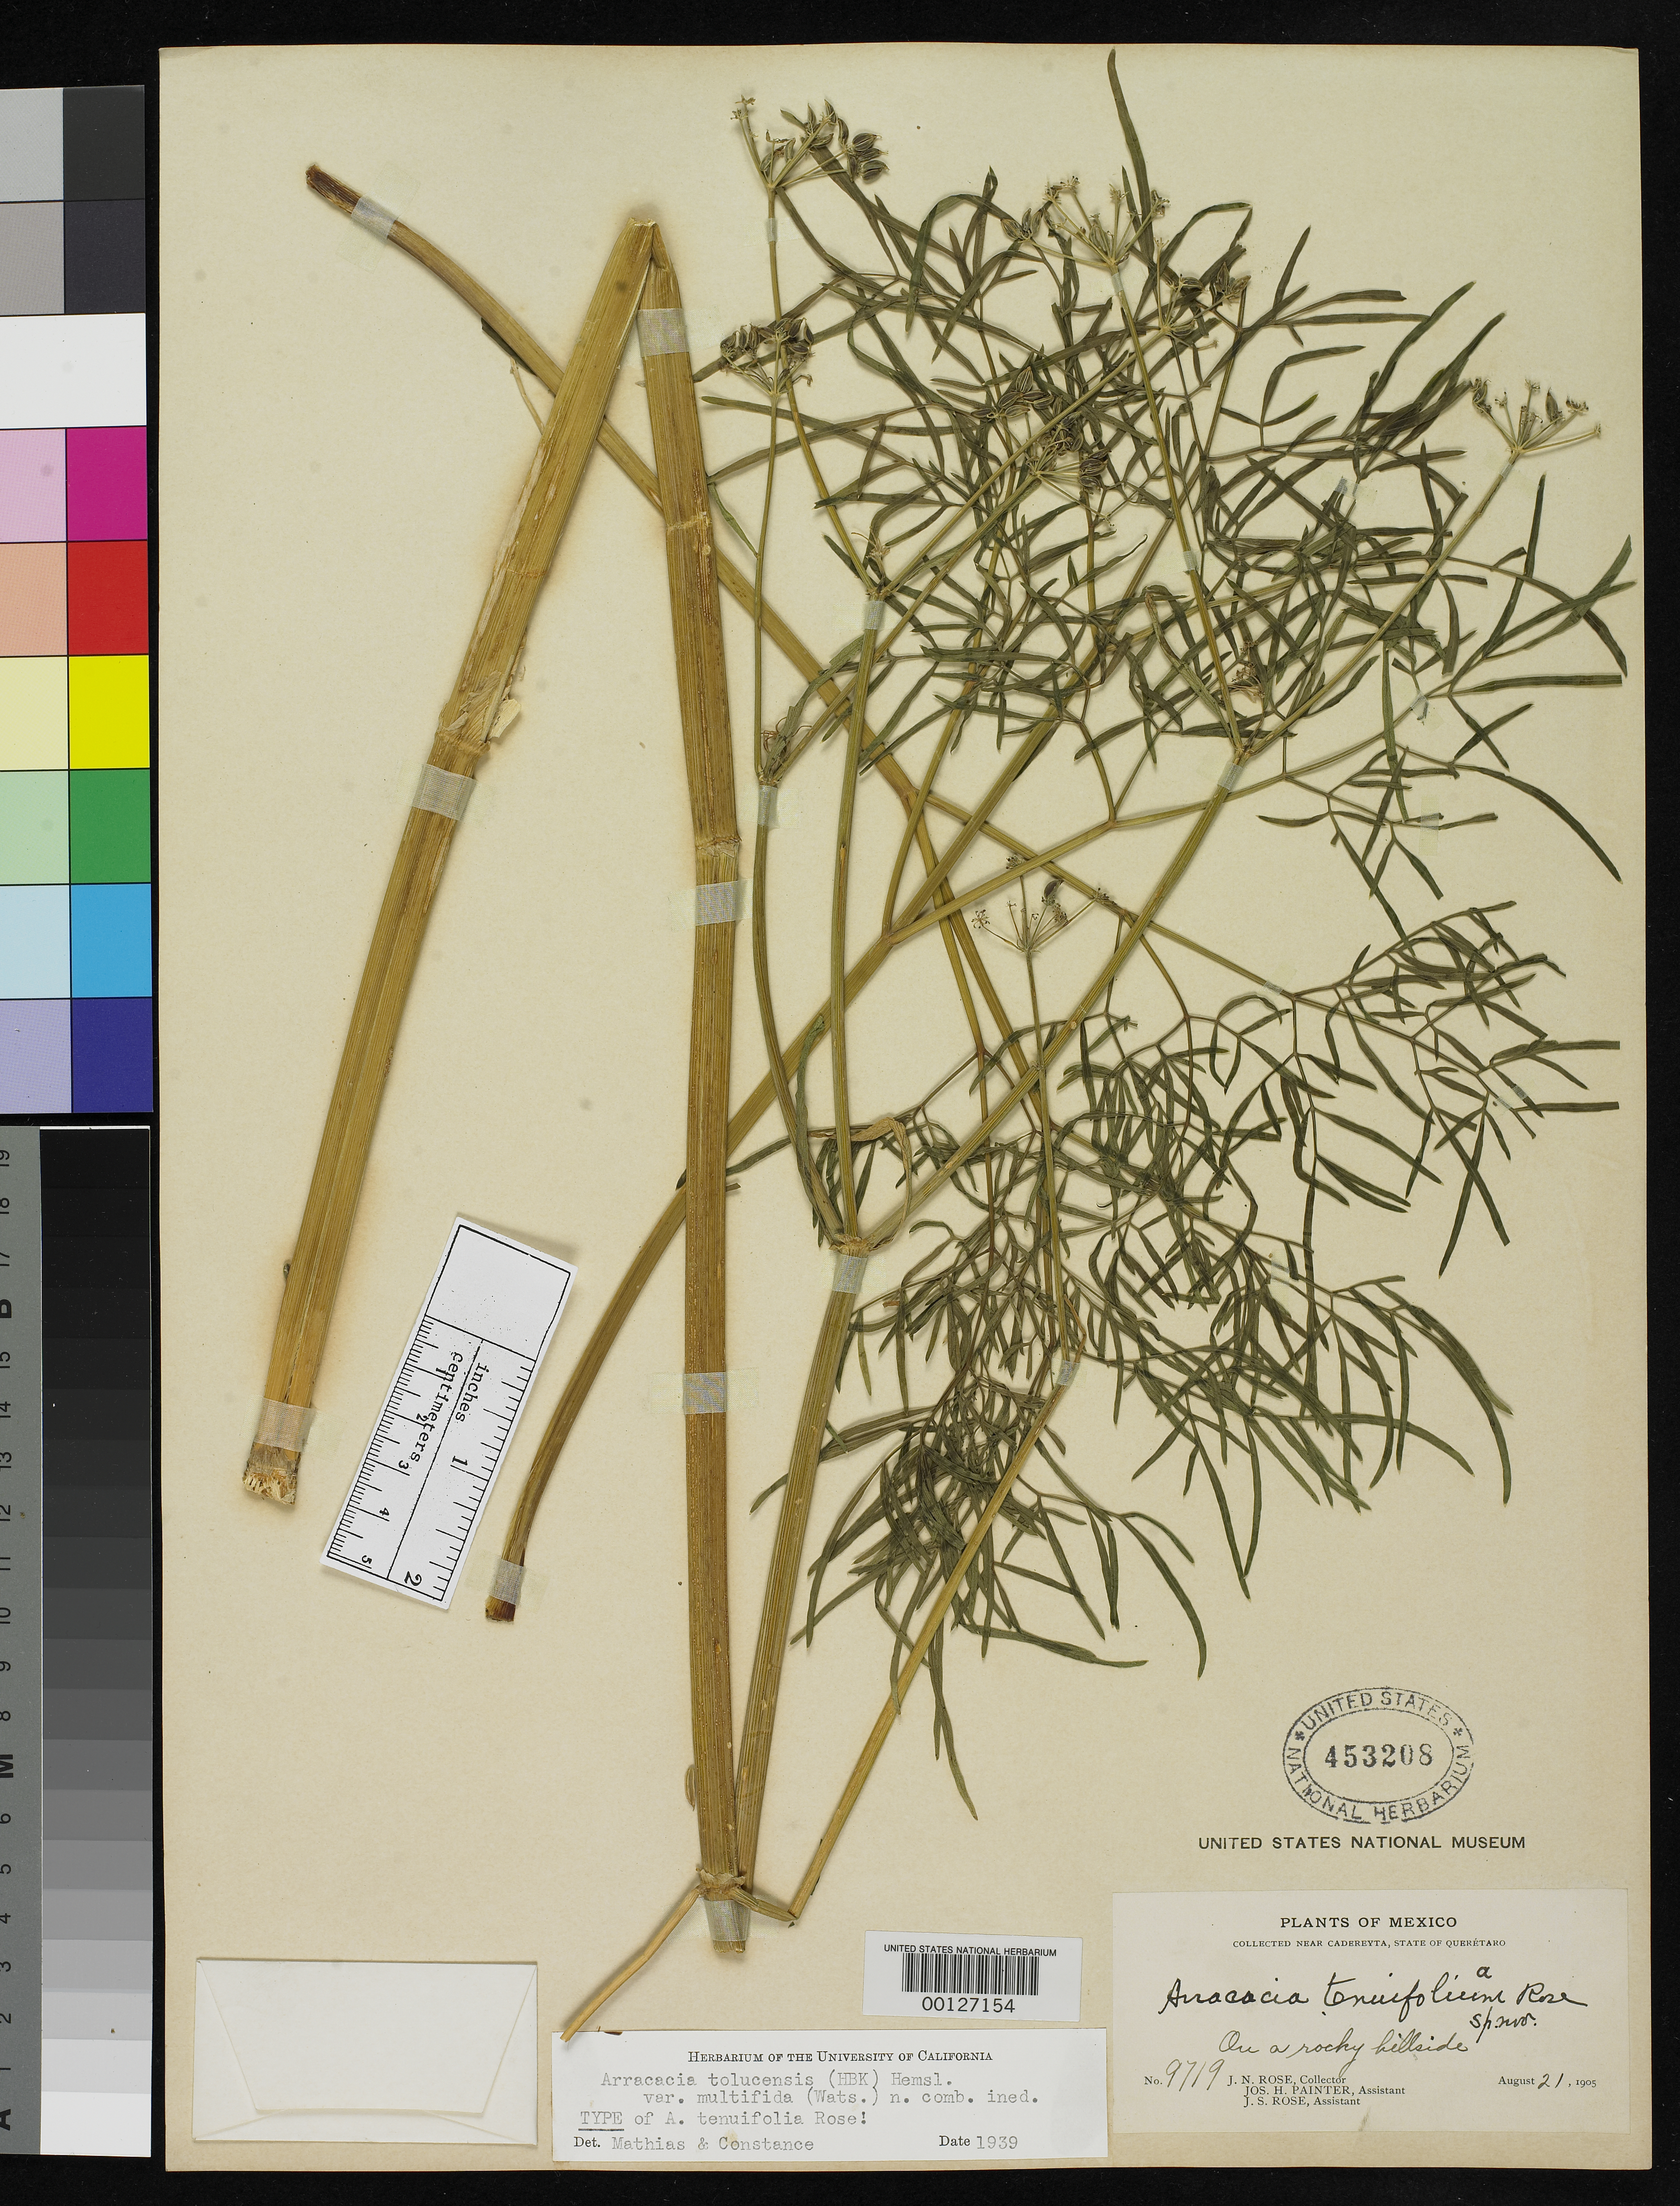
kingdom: Plantae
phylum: Tracheophyta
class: Magnoliopsida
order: Apiales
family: Apiaceae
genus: Arracacia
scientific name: Arracacia tenuifolia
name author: Rose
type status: Holotype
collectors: J. N. Rose & J. H. Painter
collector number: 9719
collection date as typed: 21 Aug 1905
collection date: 1905-08-21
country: Mexico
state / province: Querétaro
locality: Near Cadereyta.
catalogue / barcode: US 453208